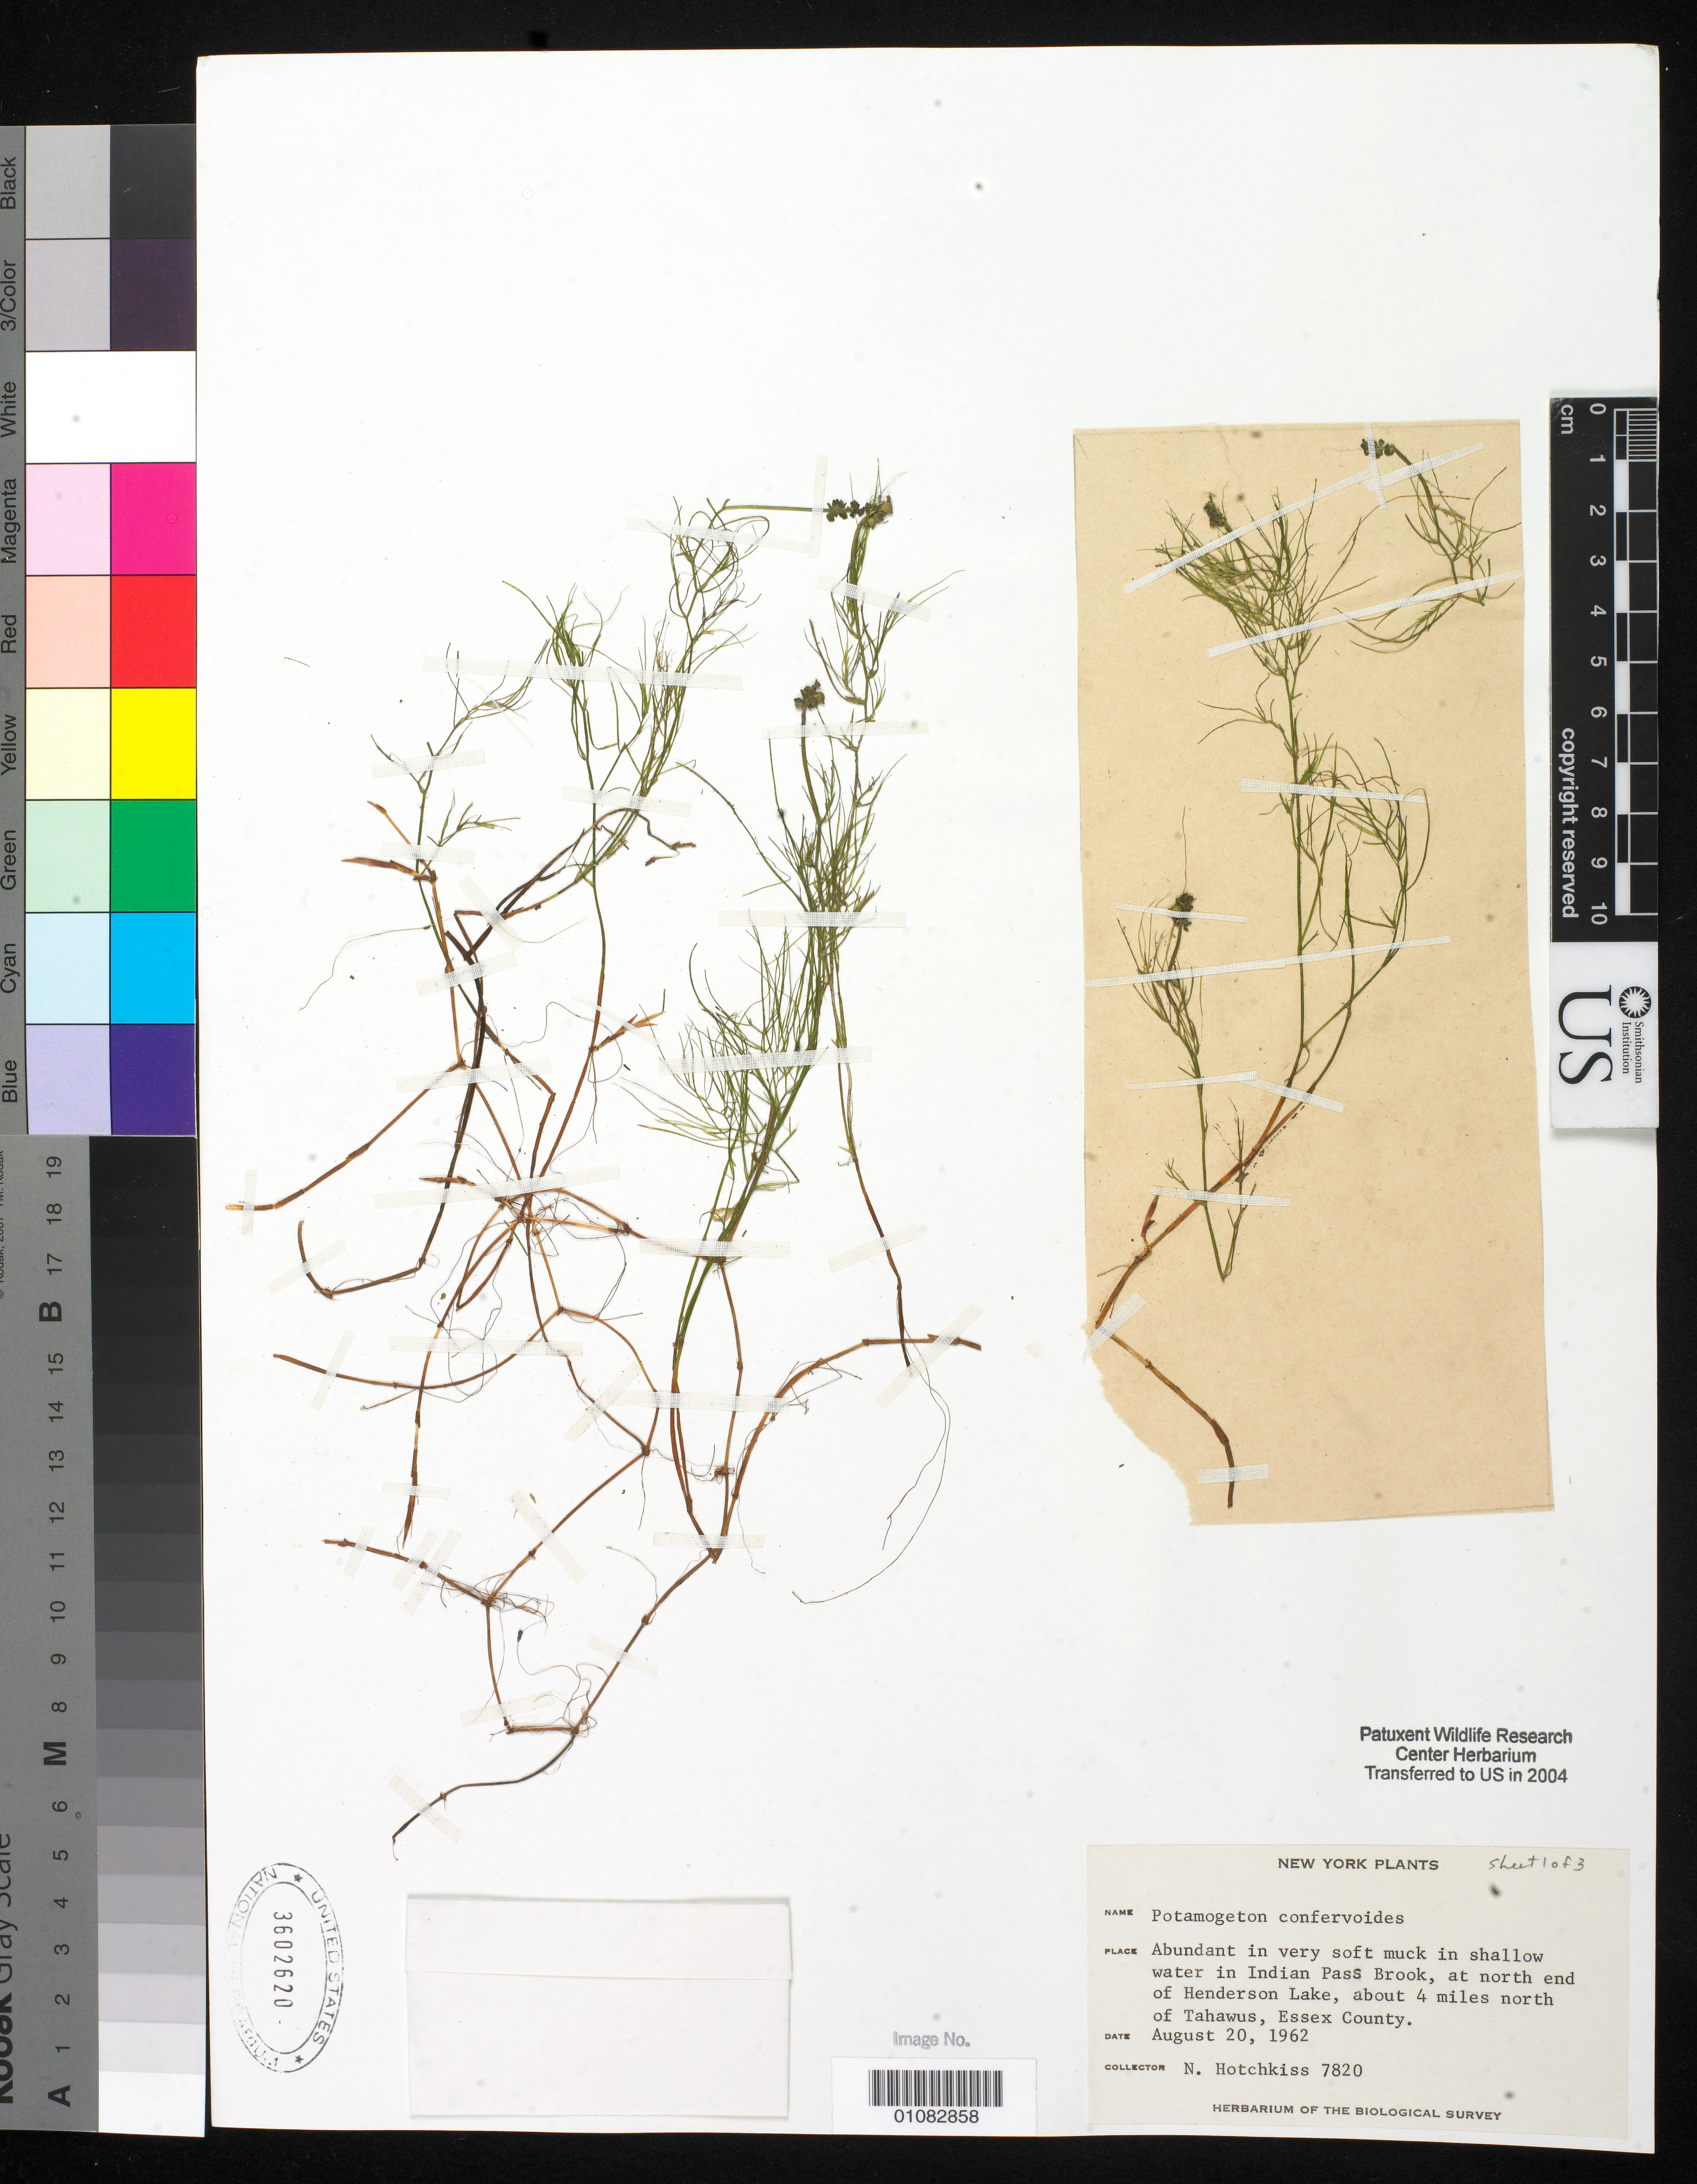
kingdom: Plantae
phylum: Tracheophyta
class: Liliopsida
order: Alismatales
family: Potamogetonaceae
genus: Potamogeton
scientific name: Potamogeton confervoides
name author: Rchb.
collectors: N. Hotchkiss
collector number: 7820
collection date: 1962-08-20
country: United States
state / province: New York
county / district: Essex County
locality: about 4 mi. N of Tahawus, north end of Henderson Lake, Indian Pass Brook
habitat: Abundant in very soft muck in shallow water.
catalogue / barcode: US 3602620